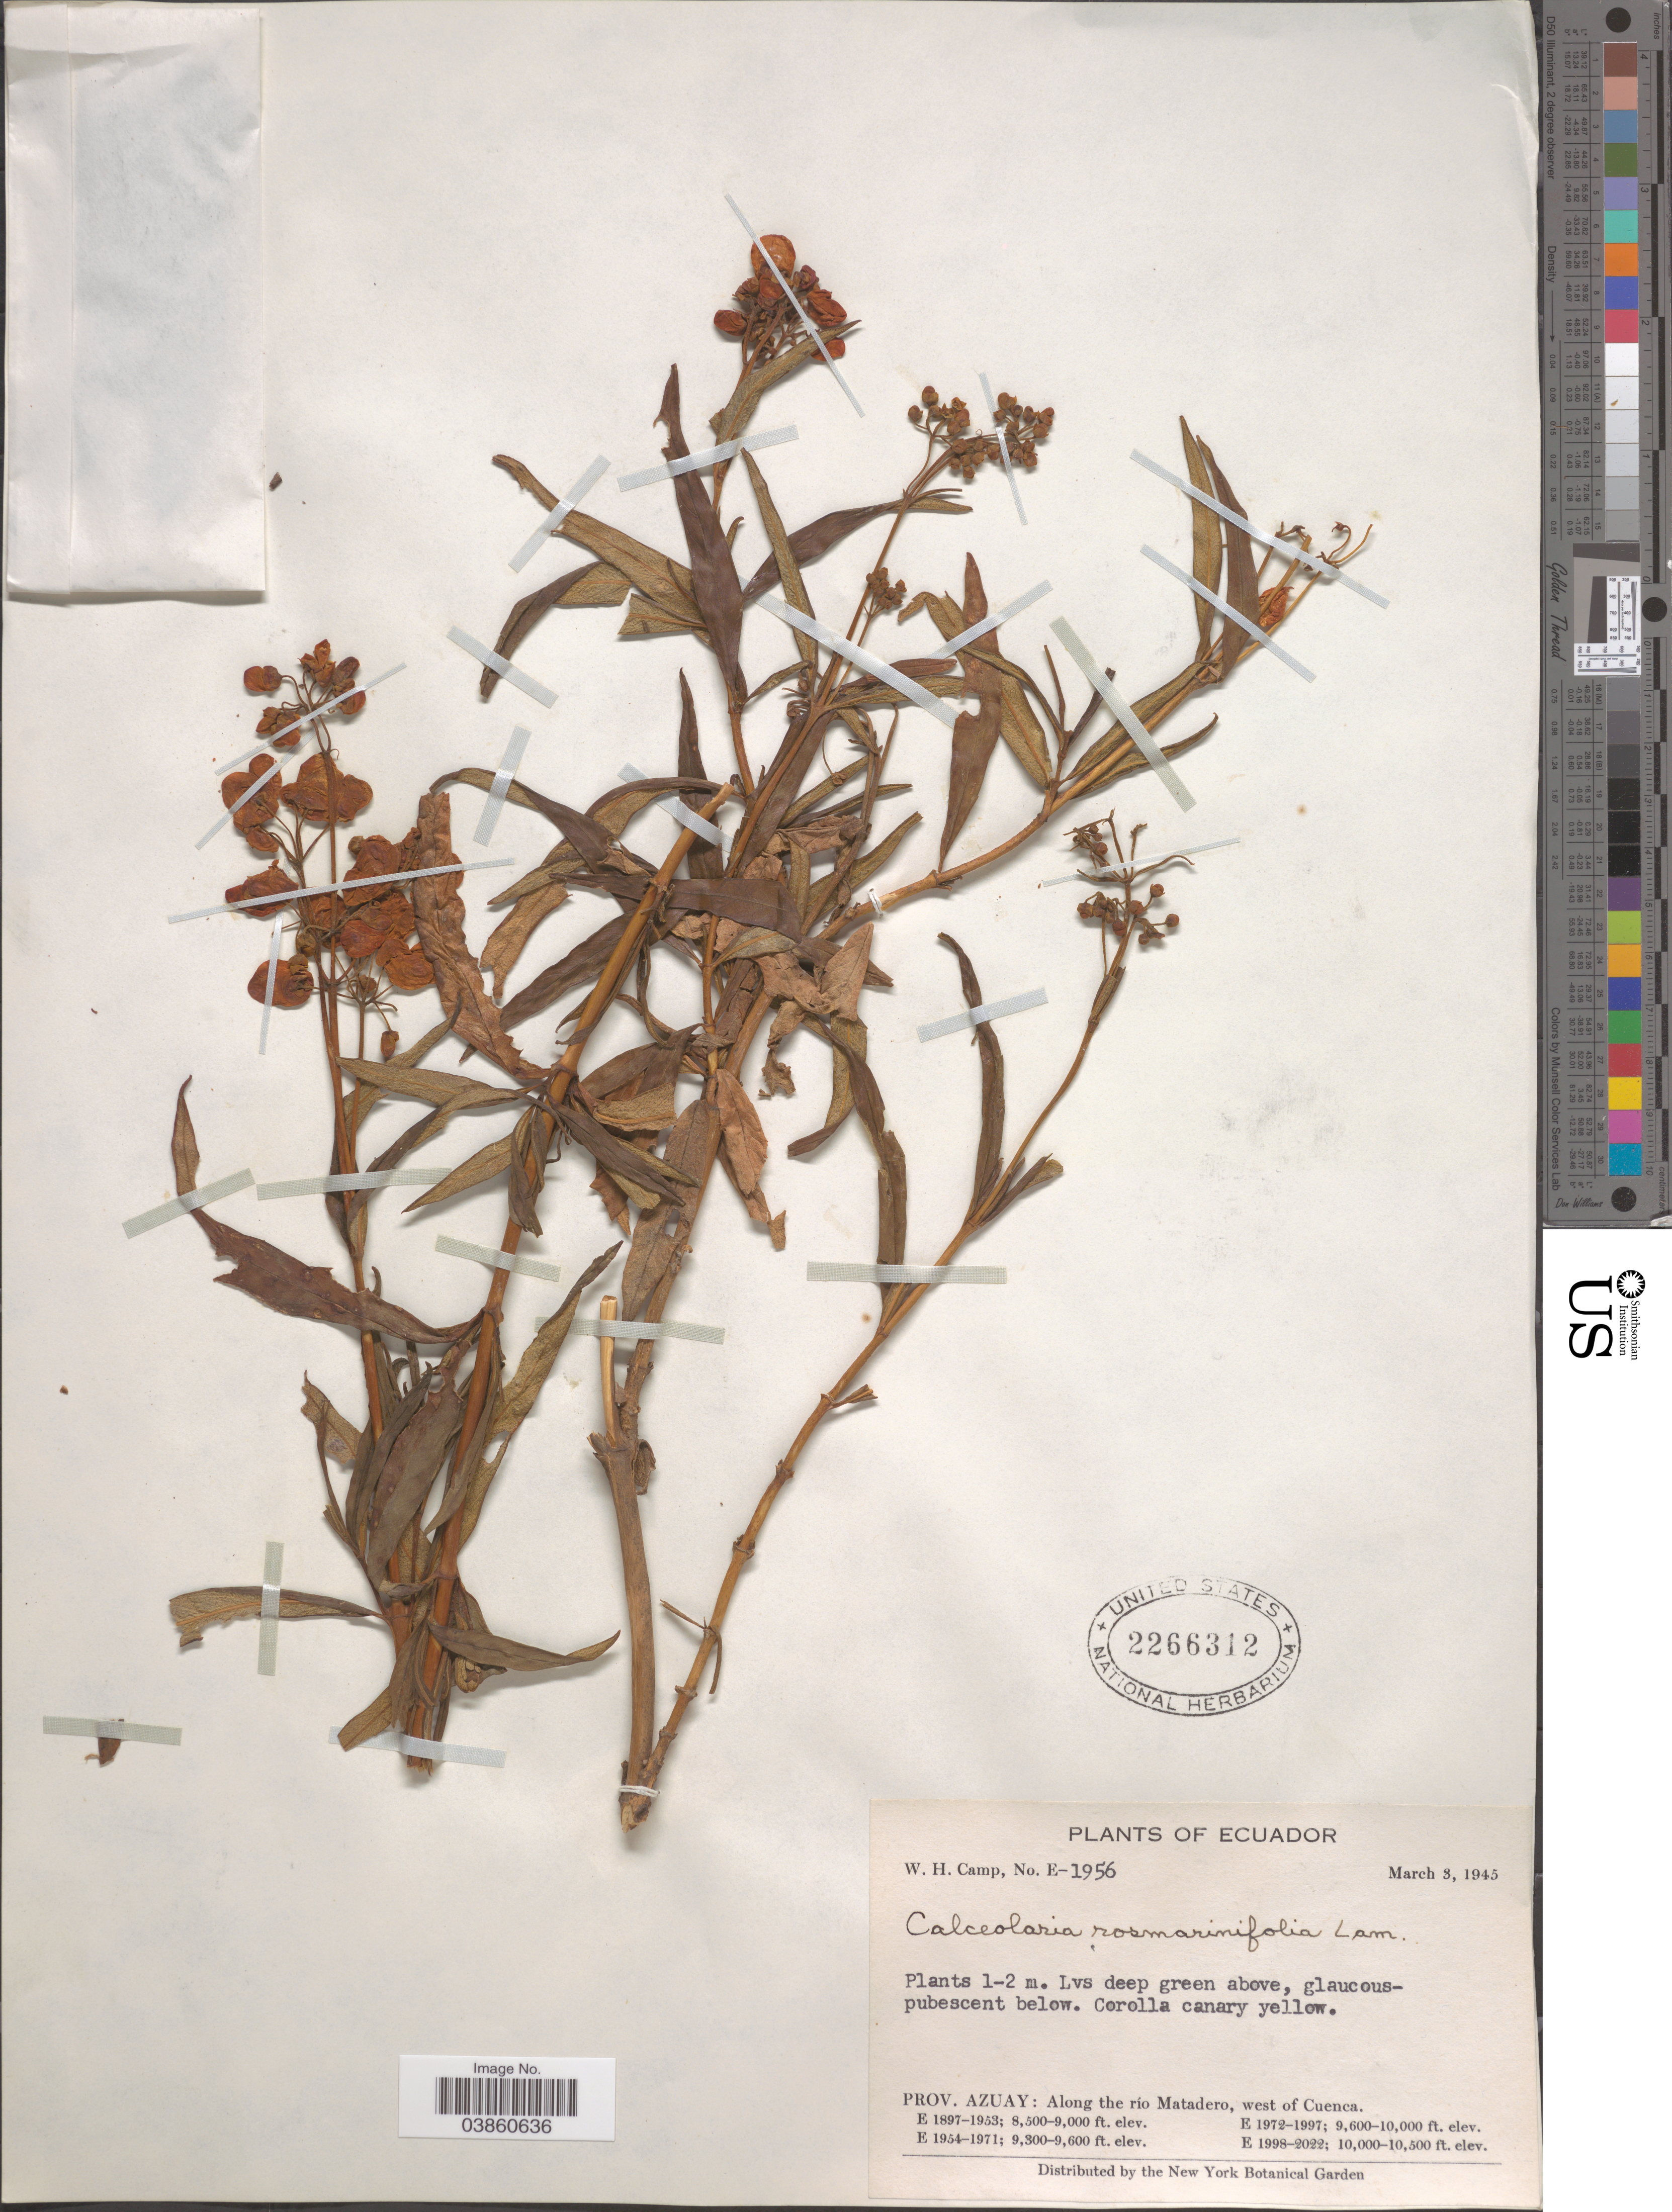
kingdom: Plantae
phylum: Tracheophyta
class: Magnoliopsida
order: Lamiales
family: Calceolariaceae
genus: Calceolaria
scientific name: Calceolaria rosmarinifolia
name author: Lam.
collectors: W. H. Camp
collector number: E-1956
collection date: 1945-03-03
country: Ecuador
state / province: Azuay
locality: Along the río Matadero, wet of Cuenca.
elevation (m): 2835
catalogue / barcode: US 2266312